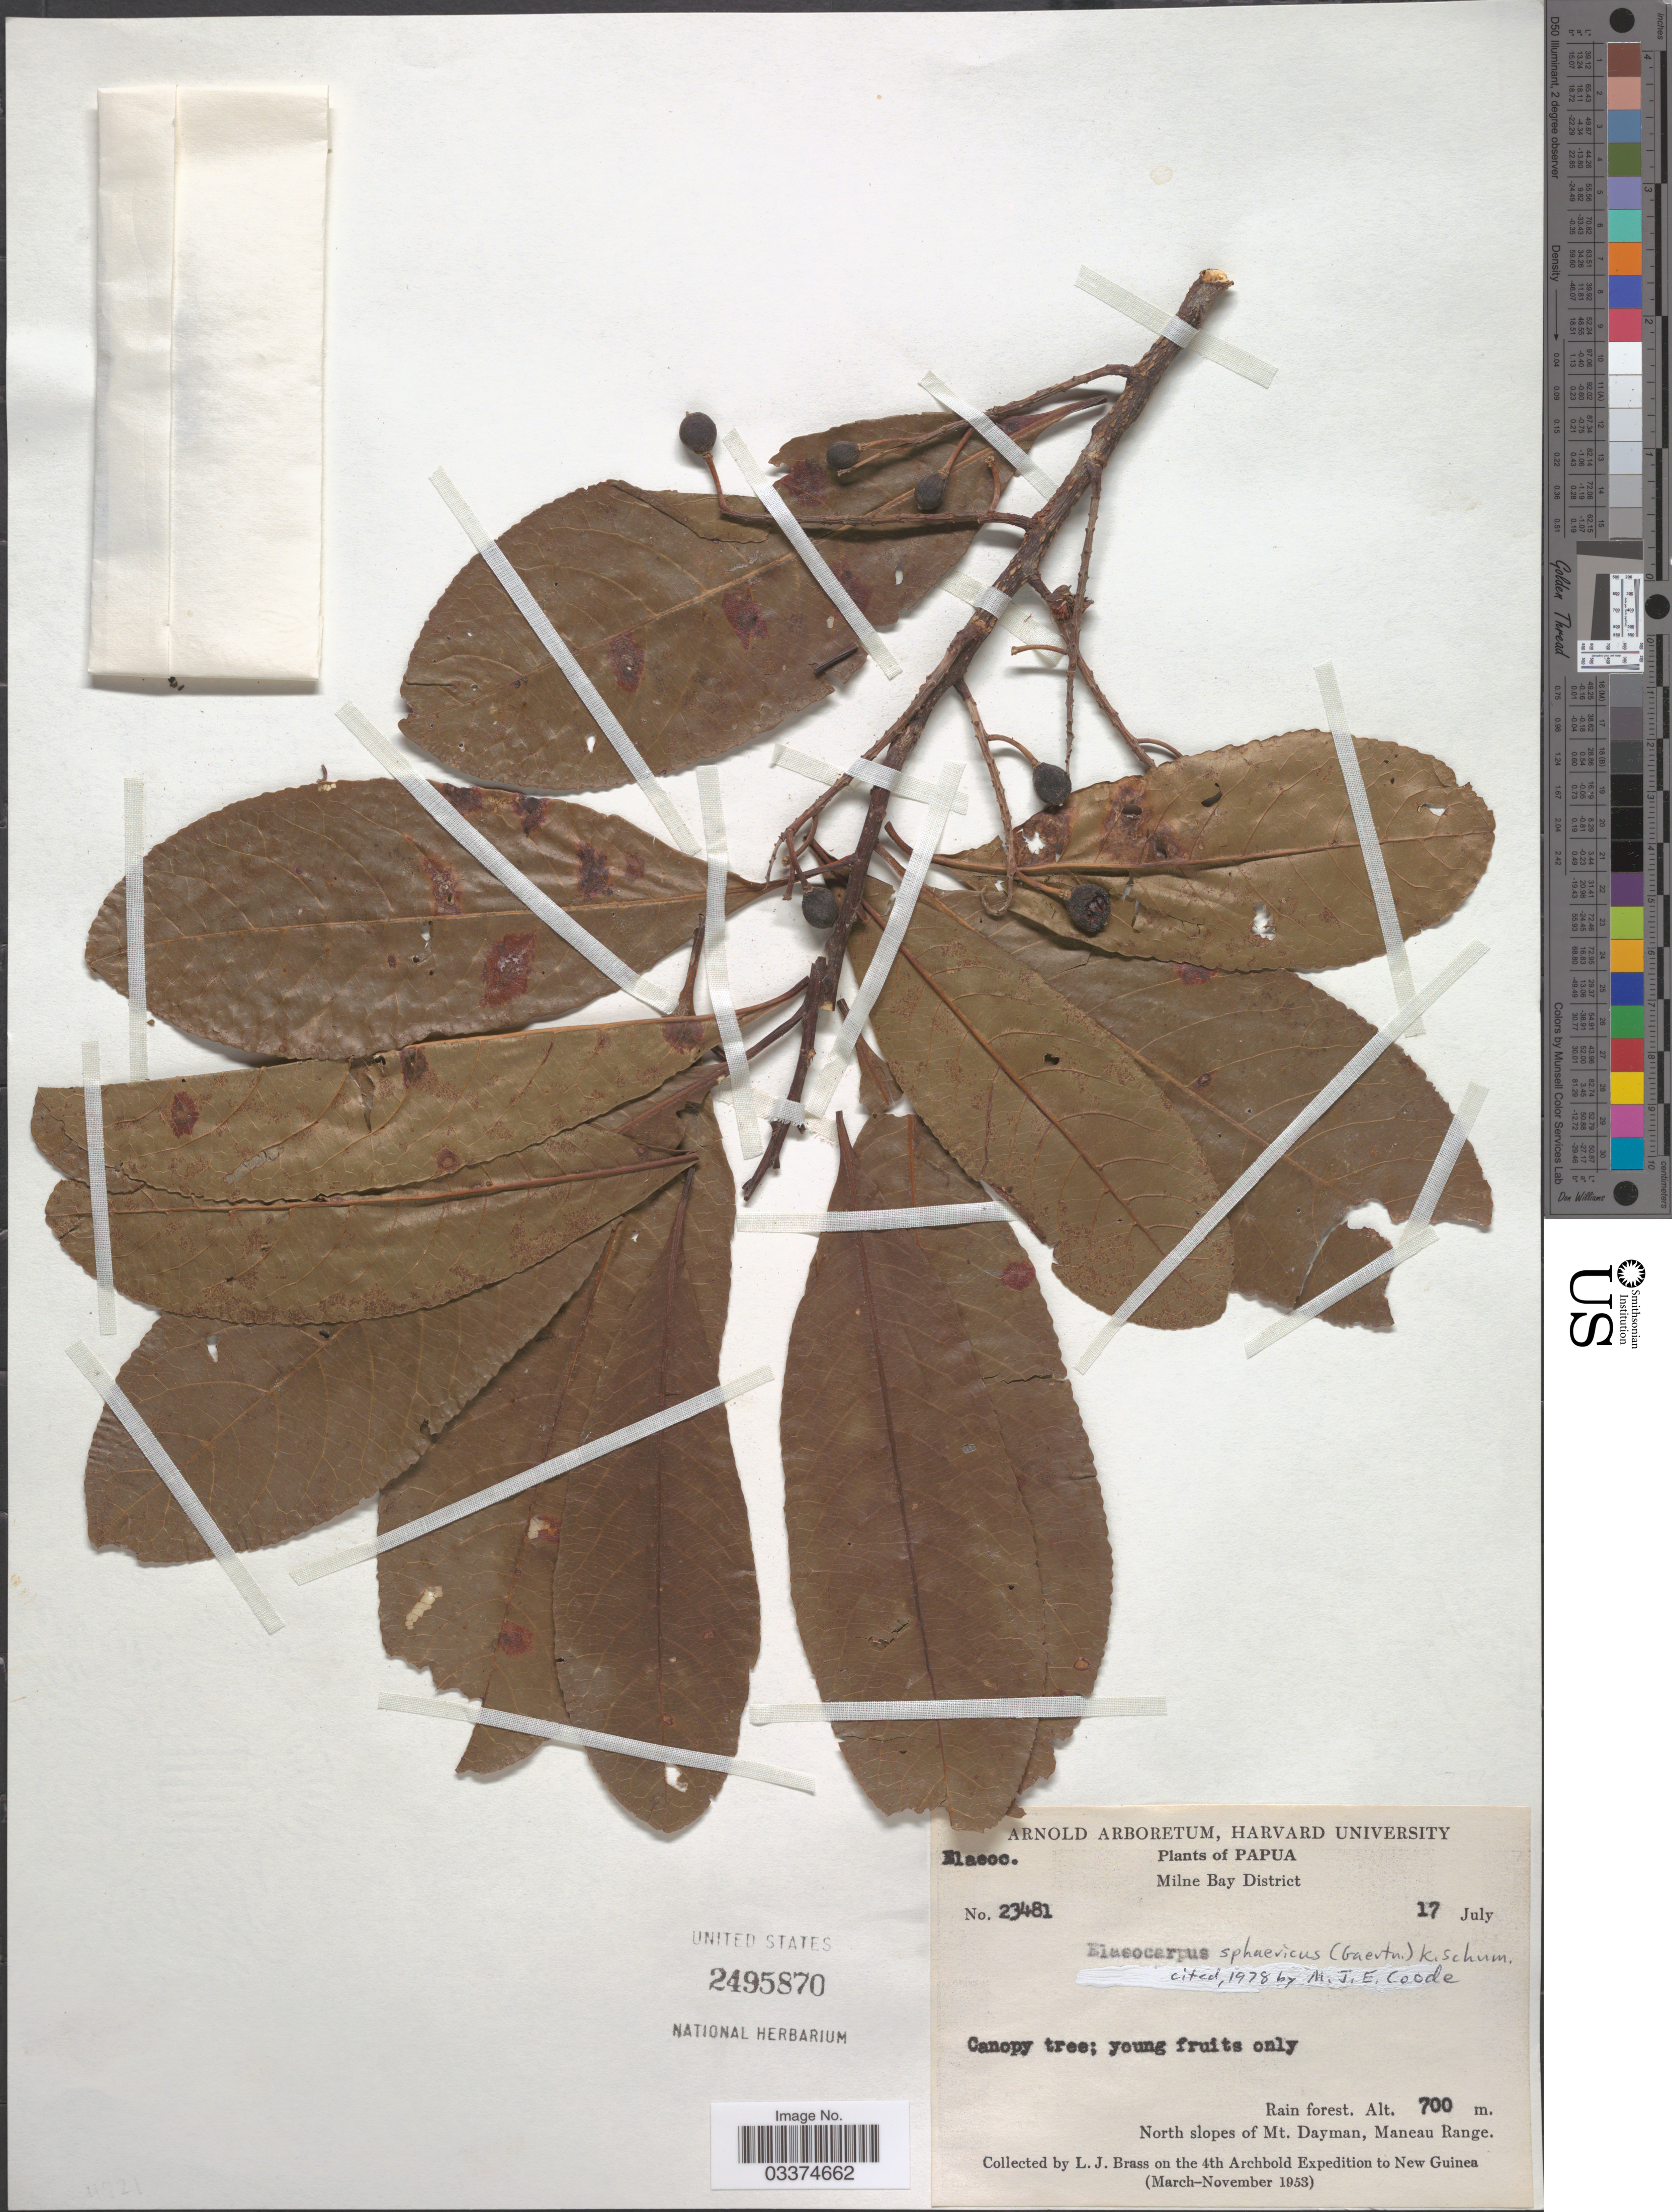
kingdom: Plantae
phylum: Tracheophyta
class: Magnoliopsida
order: Oxalidales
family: Elaeocarpaceae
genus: Elaeocarpus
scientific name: Elaeocarpus angustifolius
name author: Blume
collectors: L. J. Brass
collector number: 23481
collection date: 1953-07-17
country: Papua New Guinea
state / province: Milne Bay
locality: Papua, Milne Bay District, North slopes of Mt. Dayman, Maneau Range, New Guinea.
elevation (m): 700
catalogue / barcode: US 2495870